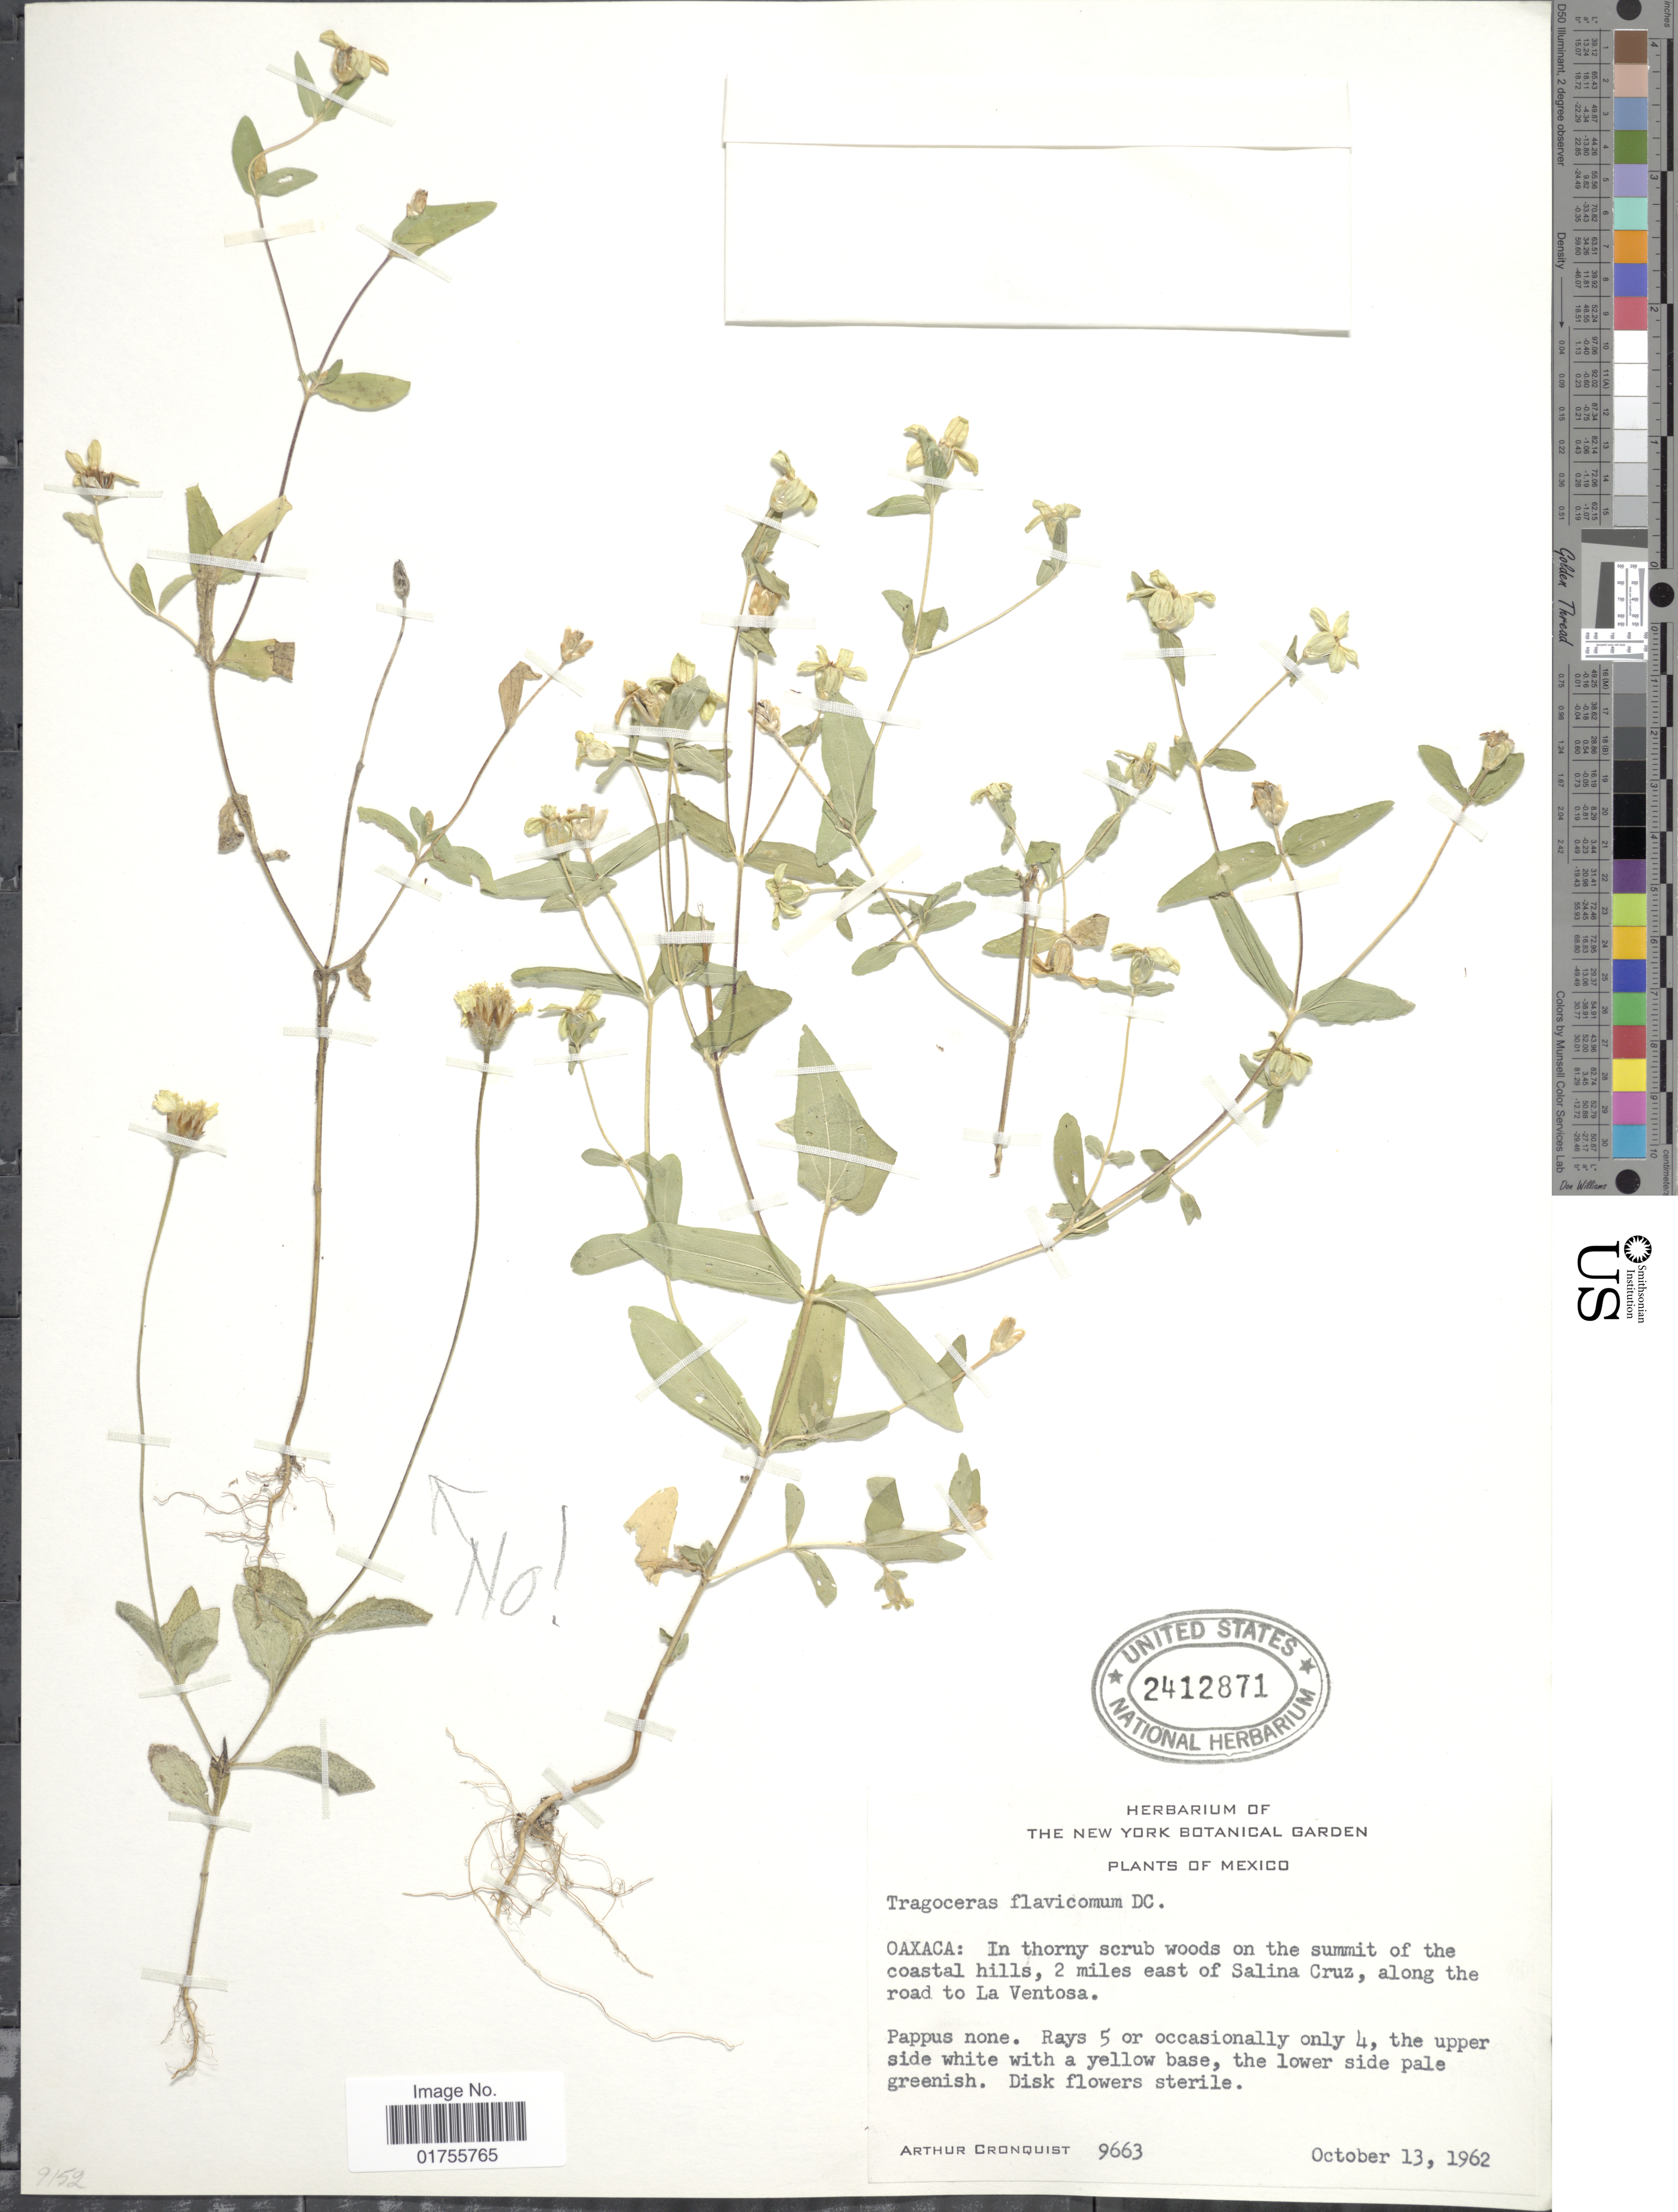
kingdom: Plantae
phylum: Tracheophyta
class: Magnoliopsida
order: Asterales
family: Asteraceae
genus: Tragoceros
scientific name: Tragoceros flavicomum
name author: DC.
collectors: A. J. Cronquist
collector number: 9663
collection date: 1962-10-13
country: Mexico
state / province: Oaxaca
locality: In thorny scrub woods on the summit of the coastal hills, 2 miles east of Salina Cruz, along the road to La Ventosa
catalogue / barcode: US 2412871